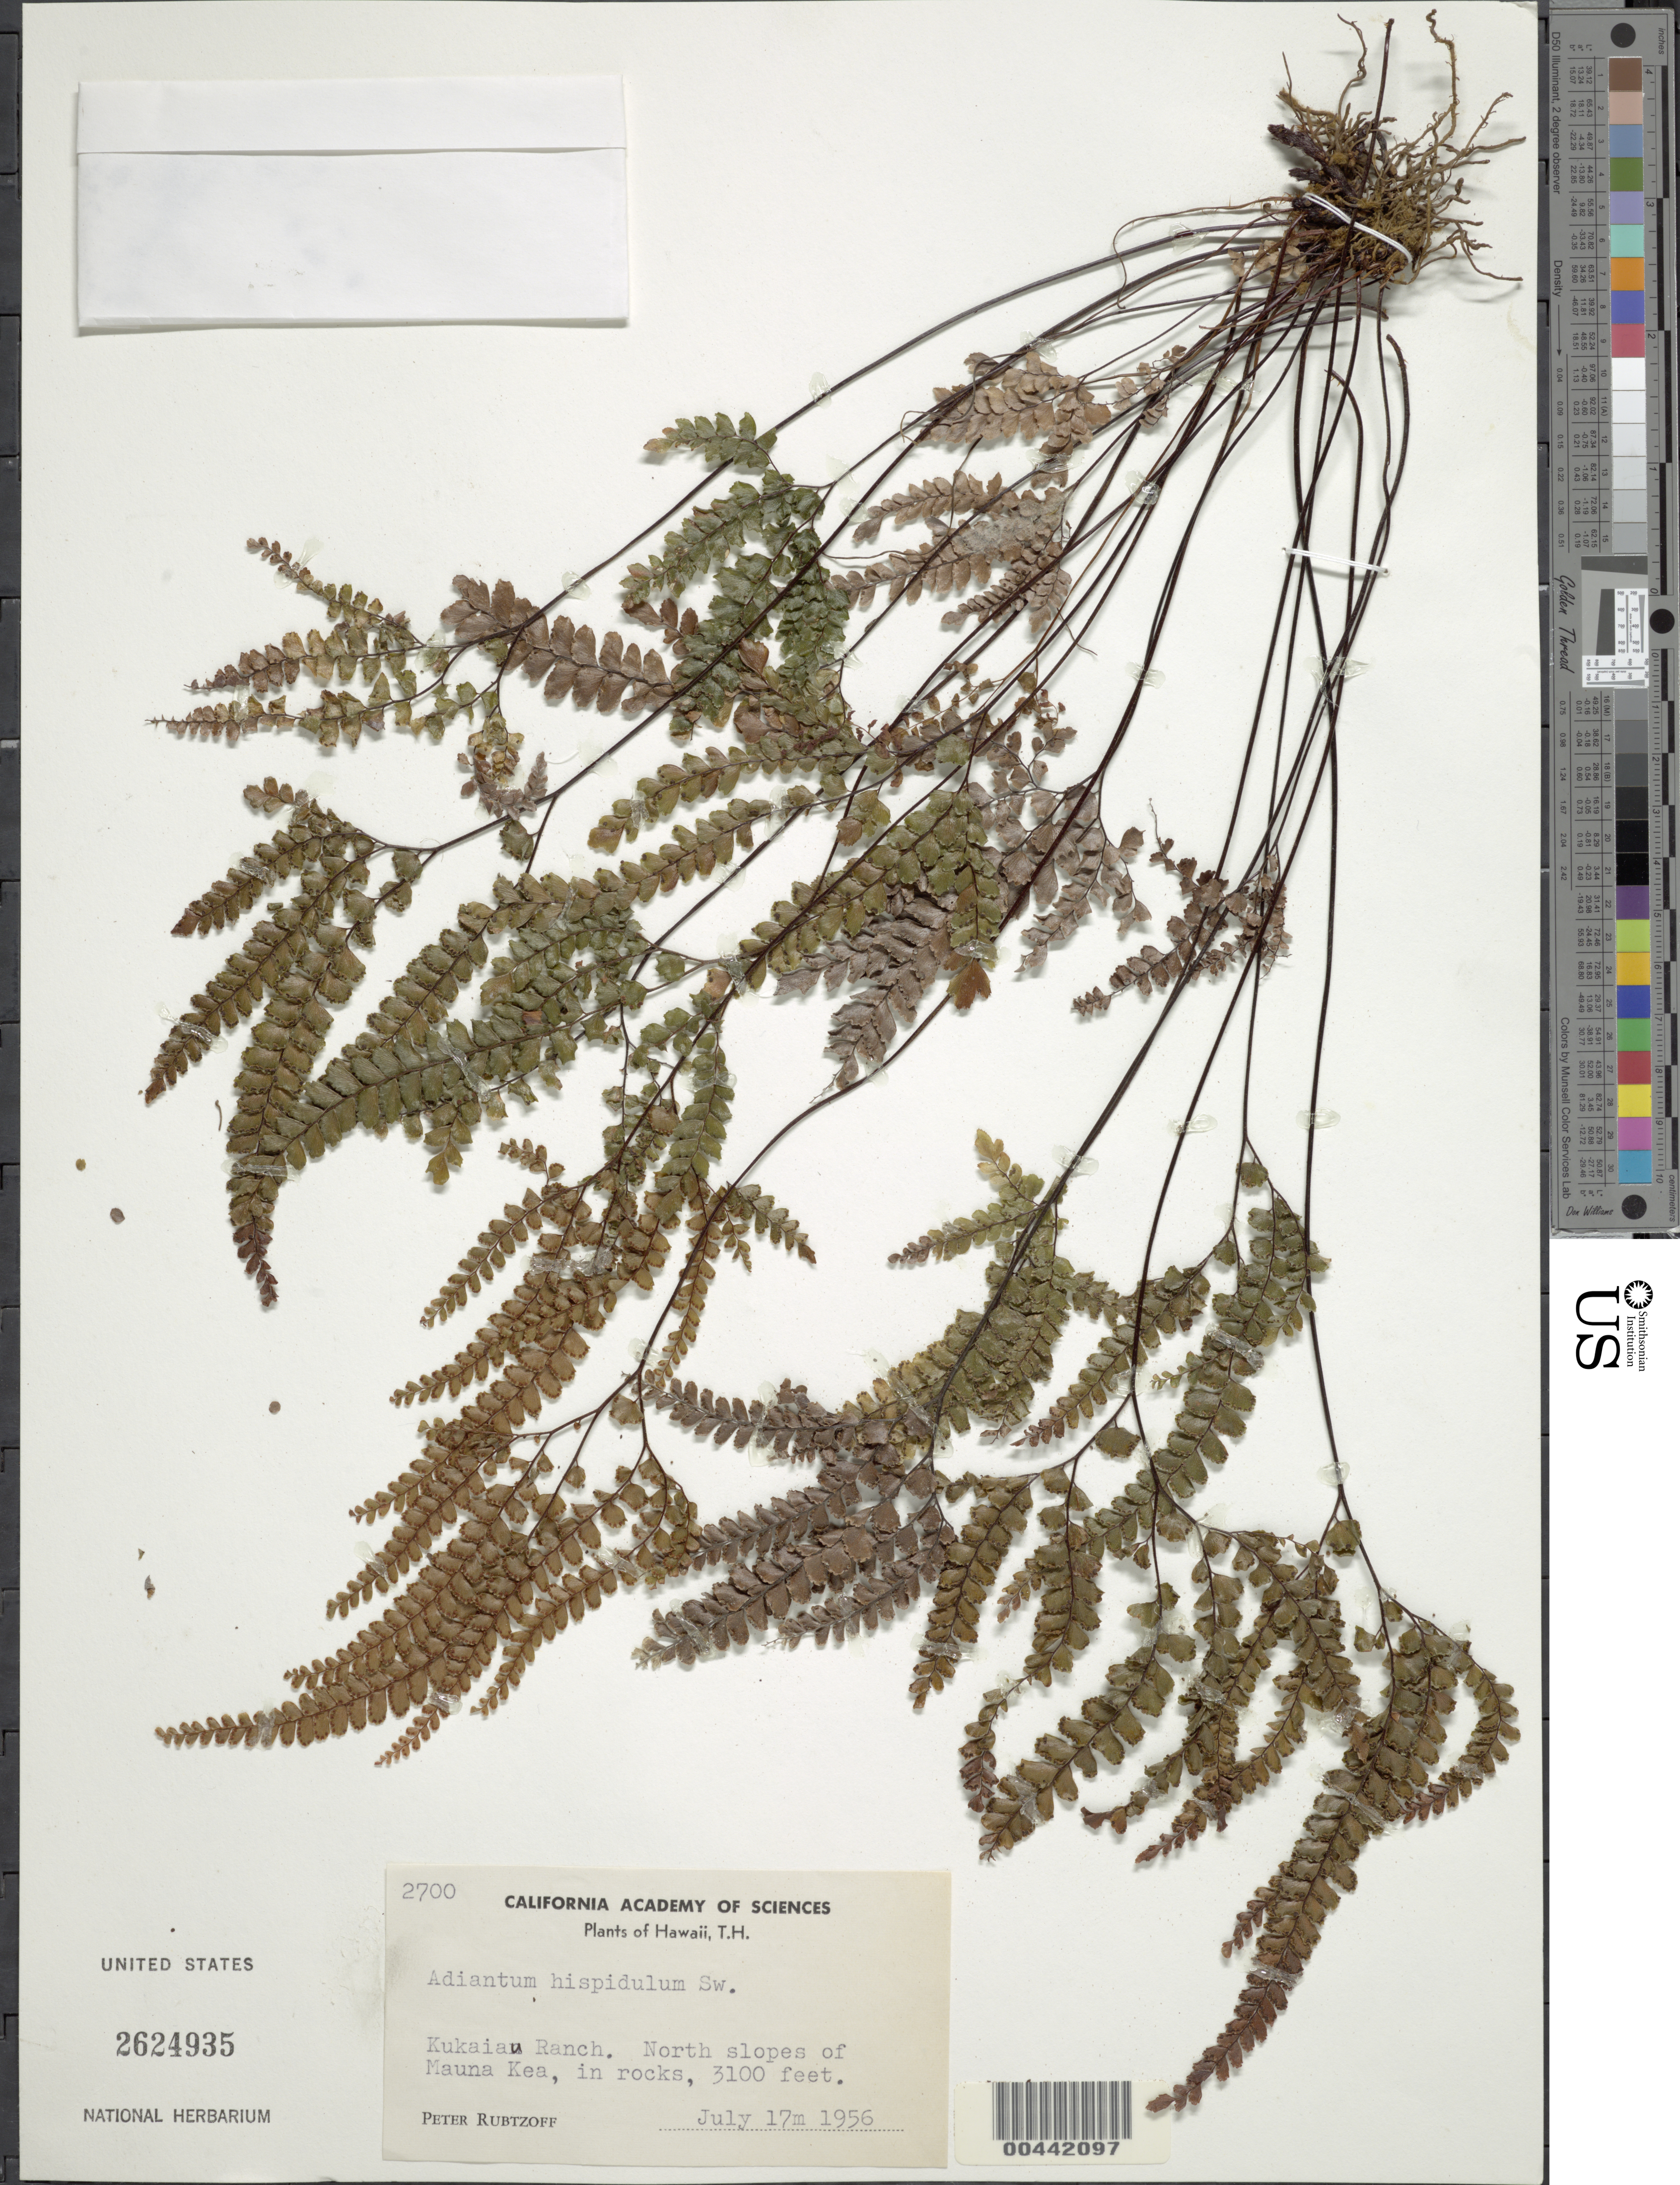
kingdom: Plantae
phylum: Tracheophyta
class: Polypodiopsida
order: Polypodiales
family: Pteridaceae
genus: Adiantum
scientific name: Adiantum hispidulum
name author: Sw.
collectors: P. Rubtzoff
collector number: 2700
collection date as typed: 17 Jul 1956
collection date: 1956-07-17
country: United States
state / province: Hawaii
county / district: Hawaii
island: Hawaii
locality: Kukaiau Ranch, N slopes of Mauna Kea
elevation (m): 945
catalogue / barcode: US 2624935